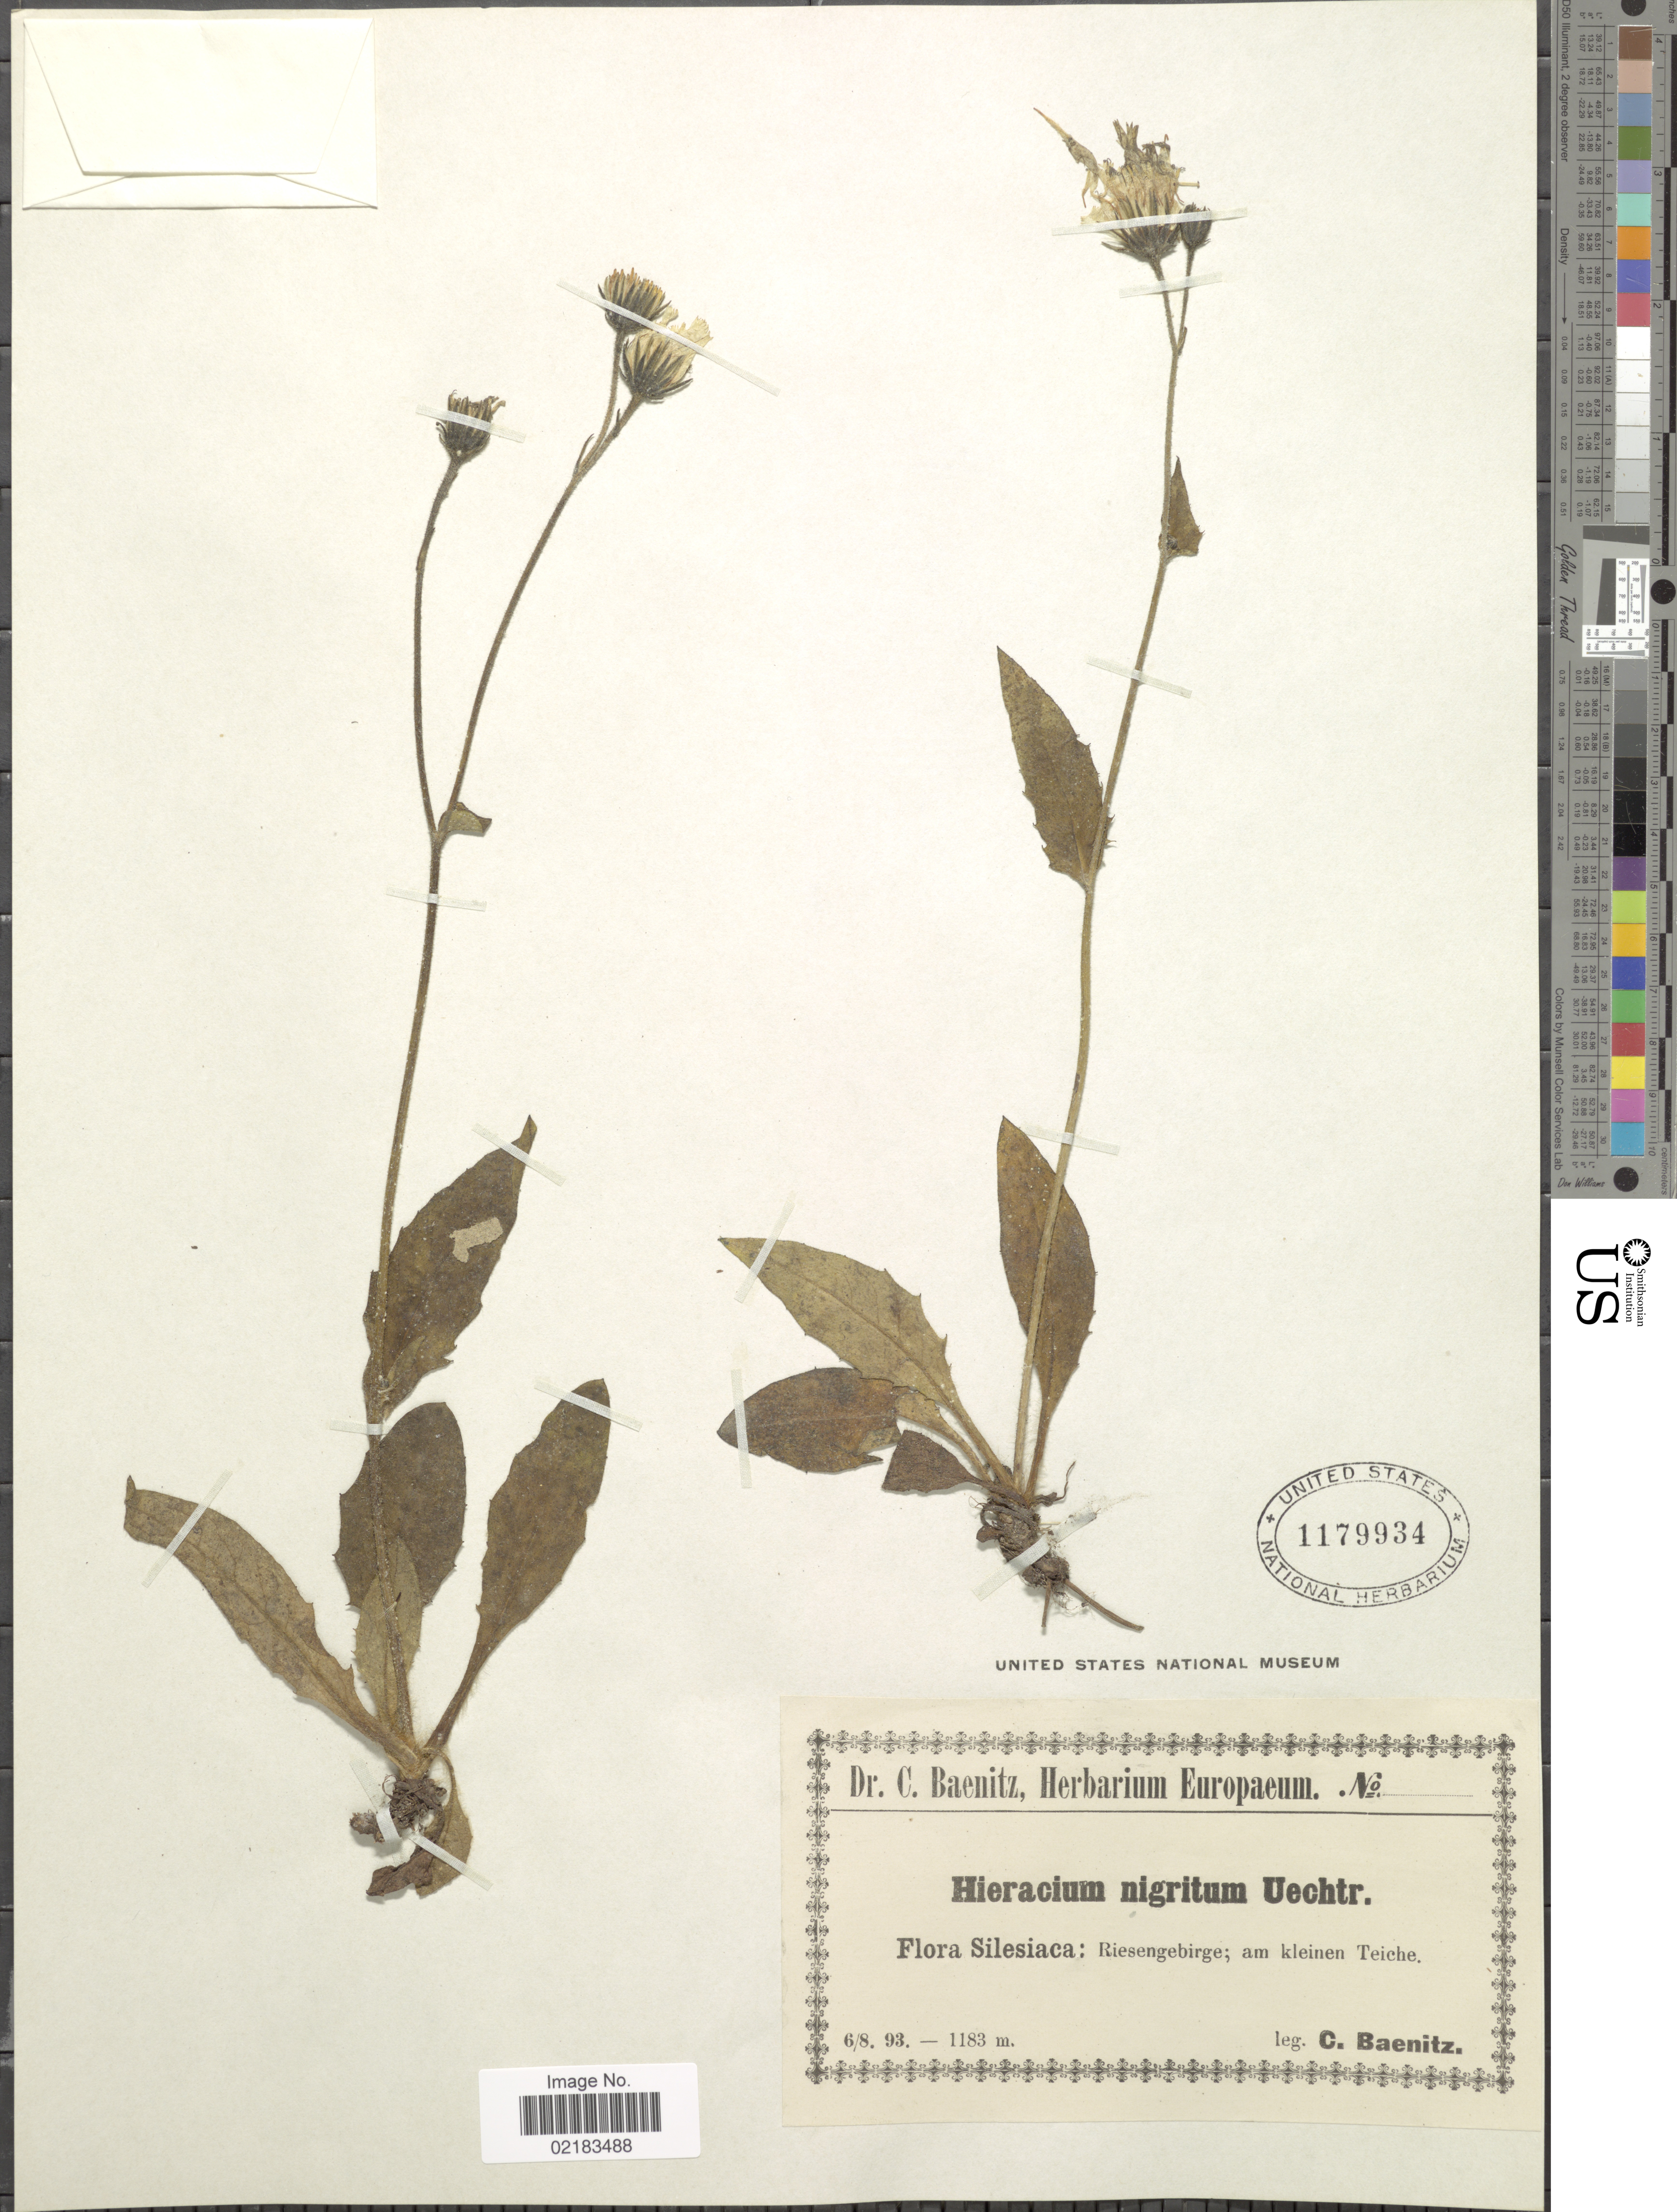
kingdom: Plantae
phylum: Tracheophyta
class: Magnoliopsida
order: Asterales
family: Asteraceae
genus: Hieracium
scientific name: Hieracium nigritum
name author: R. Uechtr.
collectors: C. G. Baenitz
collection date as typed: Transcribed d/m/y: 6/8/93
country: Poland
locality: Silesiaca: Riesenbirge; am kleinen Teiche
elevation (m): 1183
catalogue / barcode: US 1179934